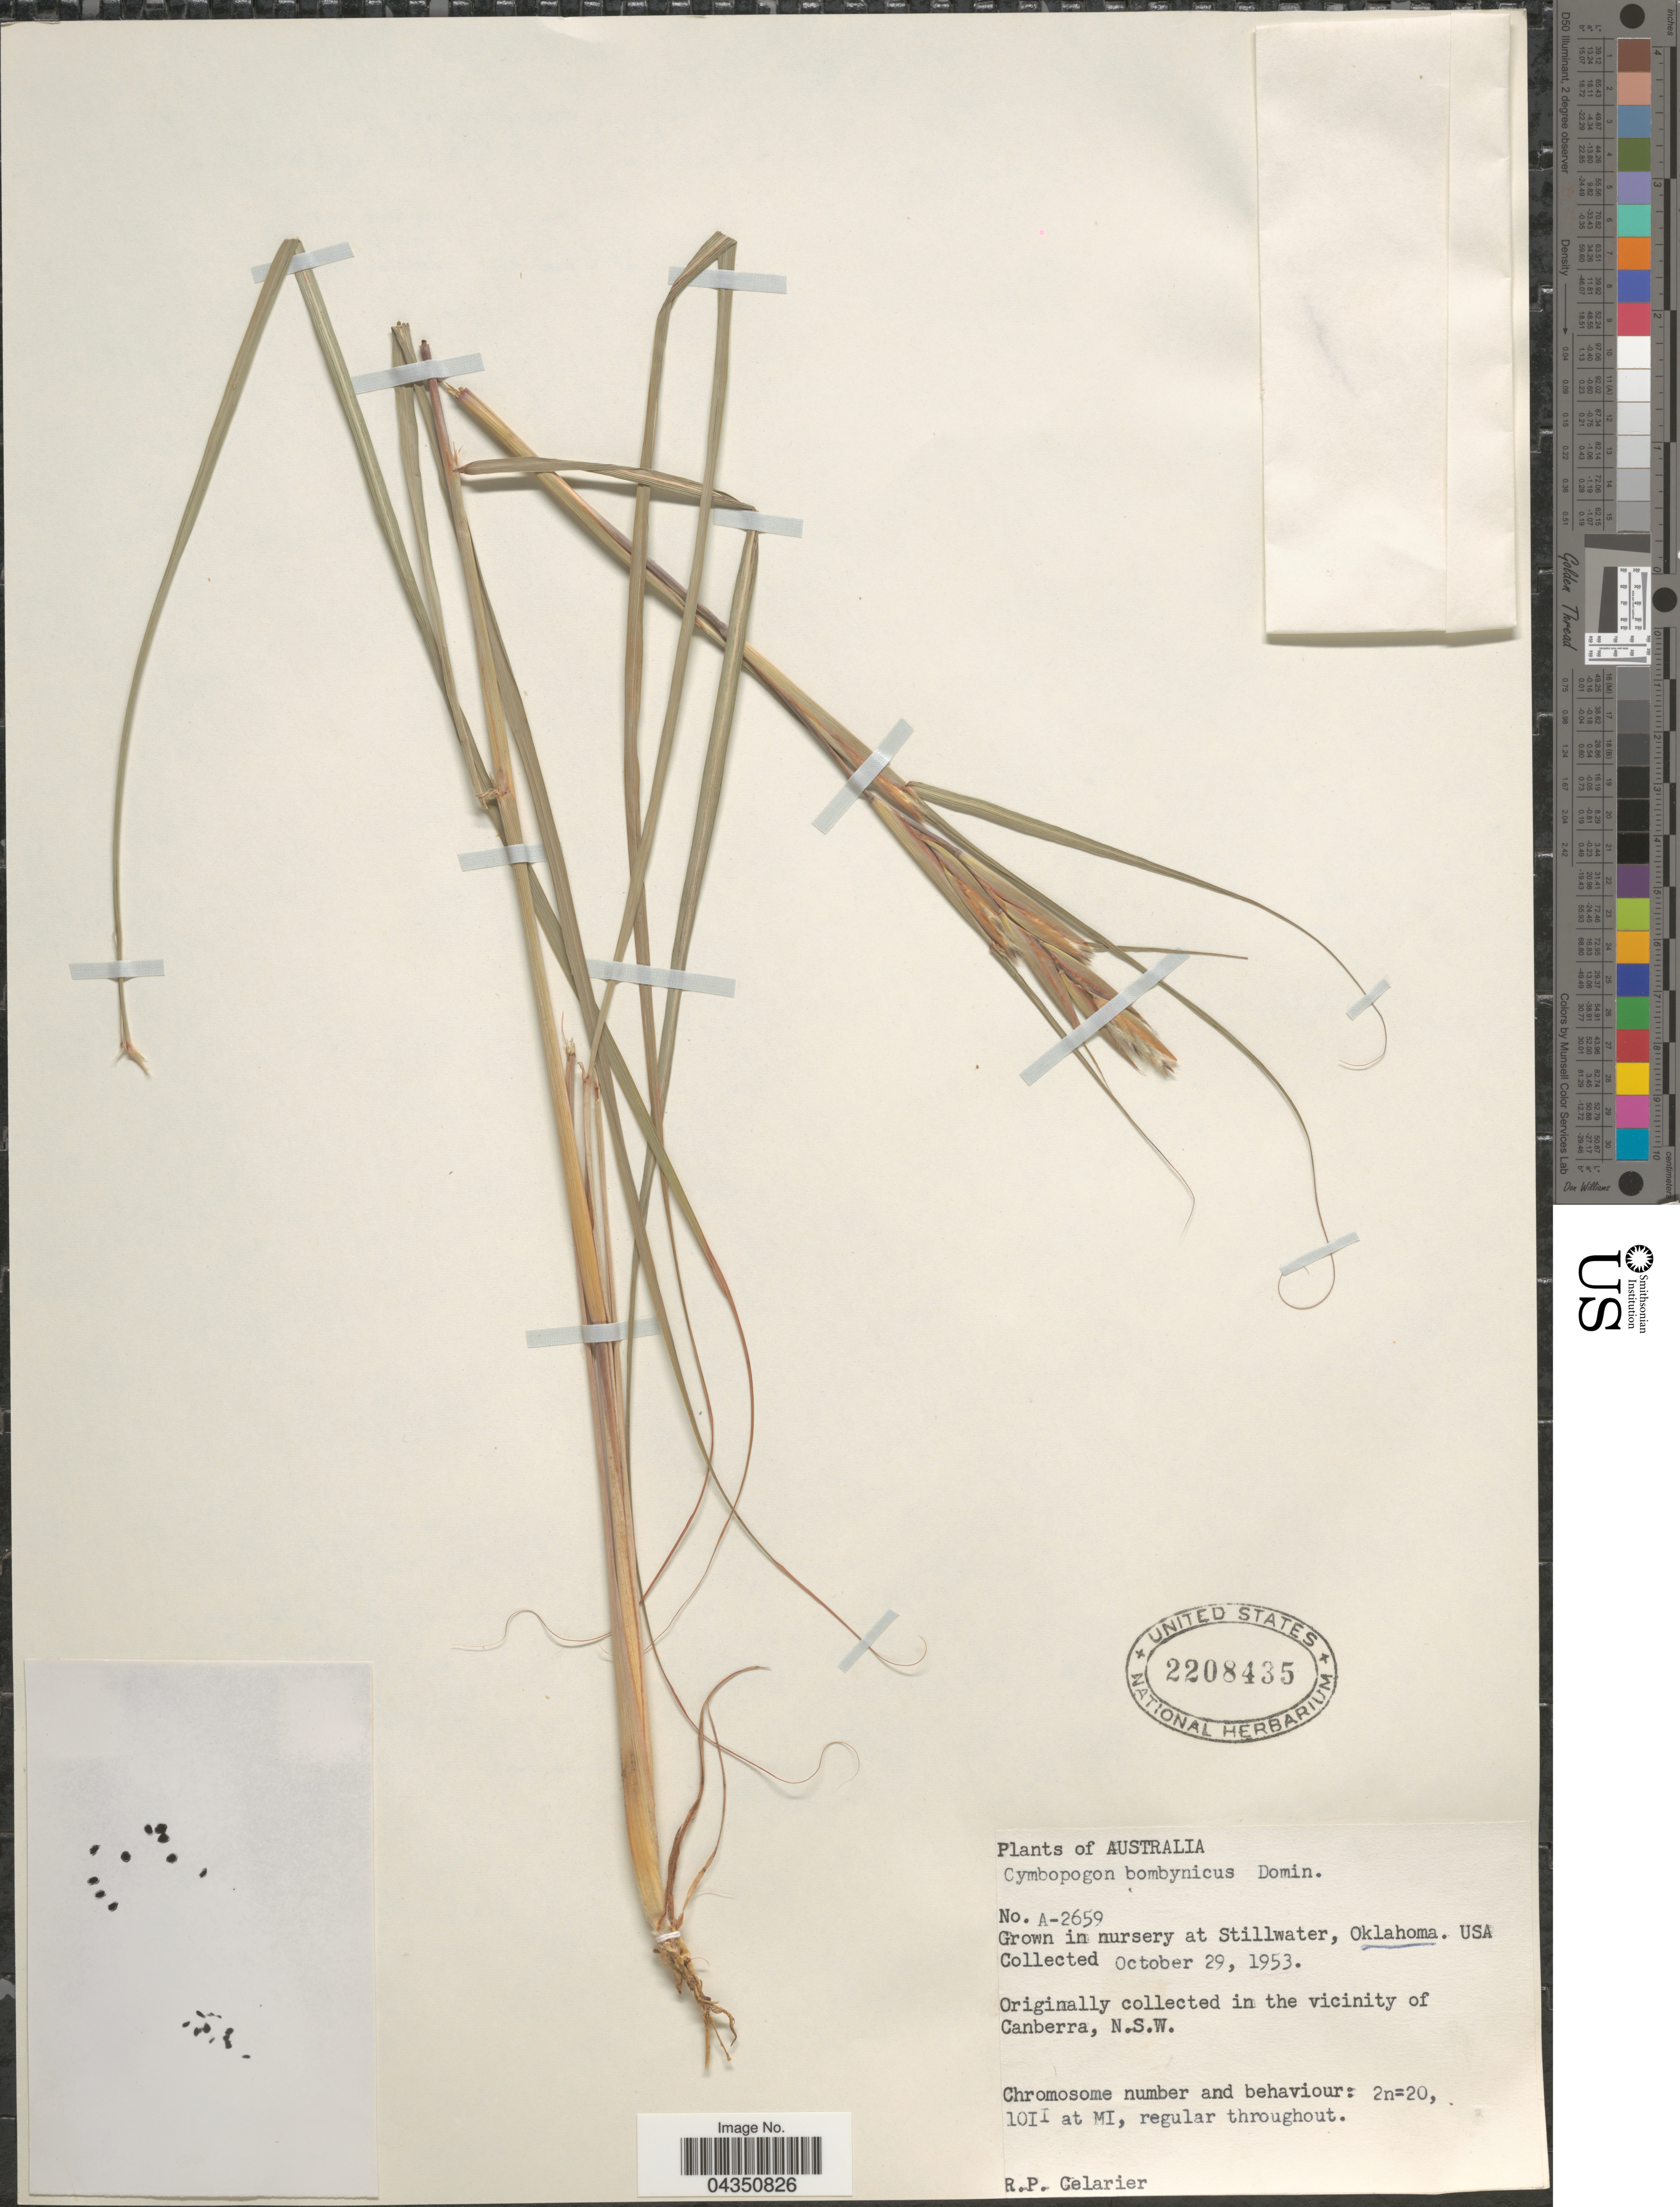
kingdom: Plantae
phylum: Tracheophyta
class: Liliopsida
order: Poales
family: Poaceae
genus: Cymbopogon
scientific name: Cymbopogon bombycinus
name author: A. Camus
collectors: R. Celarier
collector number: A-2659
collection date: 1953-10-29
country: United States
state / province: Oklahoma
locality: In nursery at Stillwater.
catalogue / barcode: US 2208435